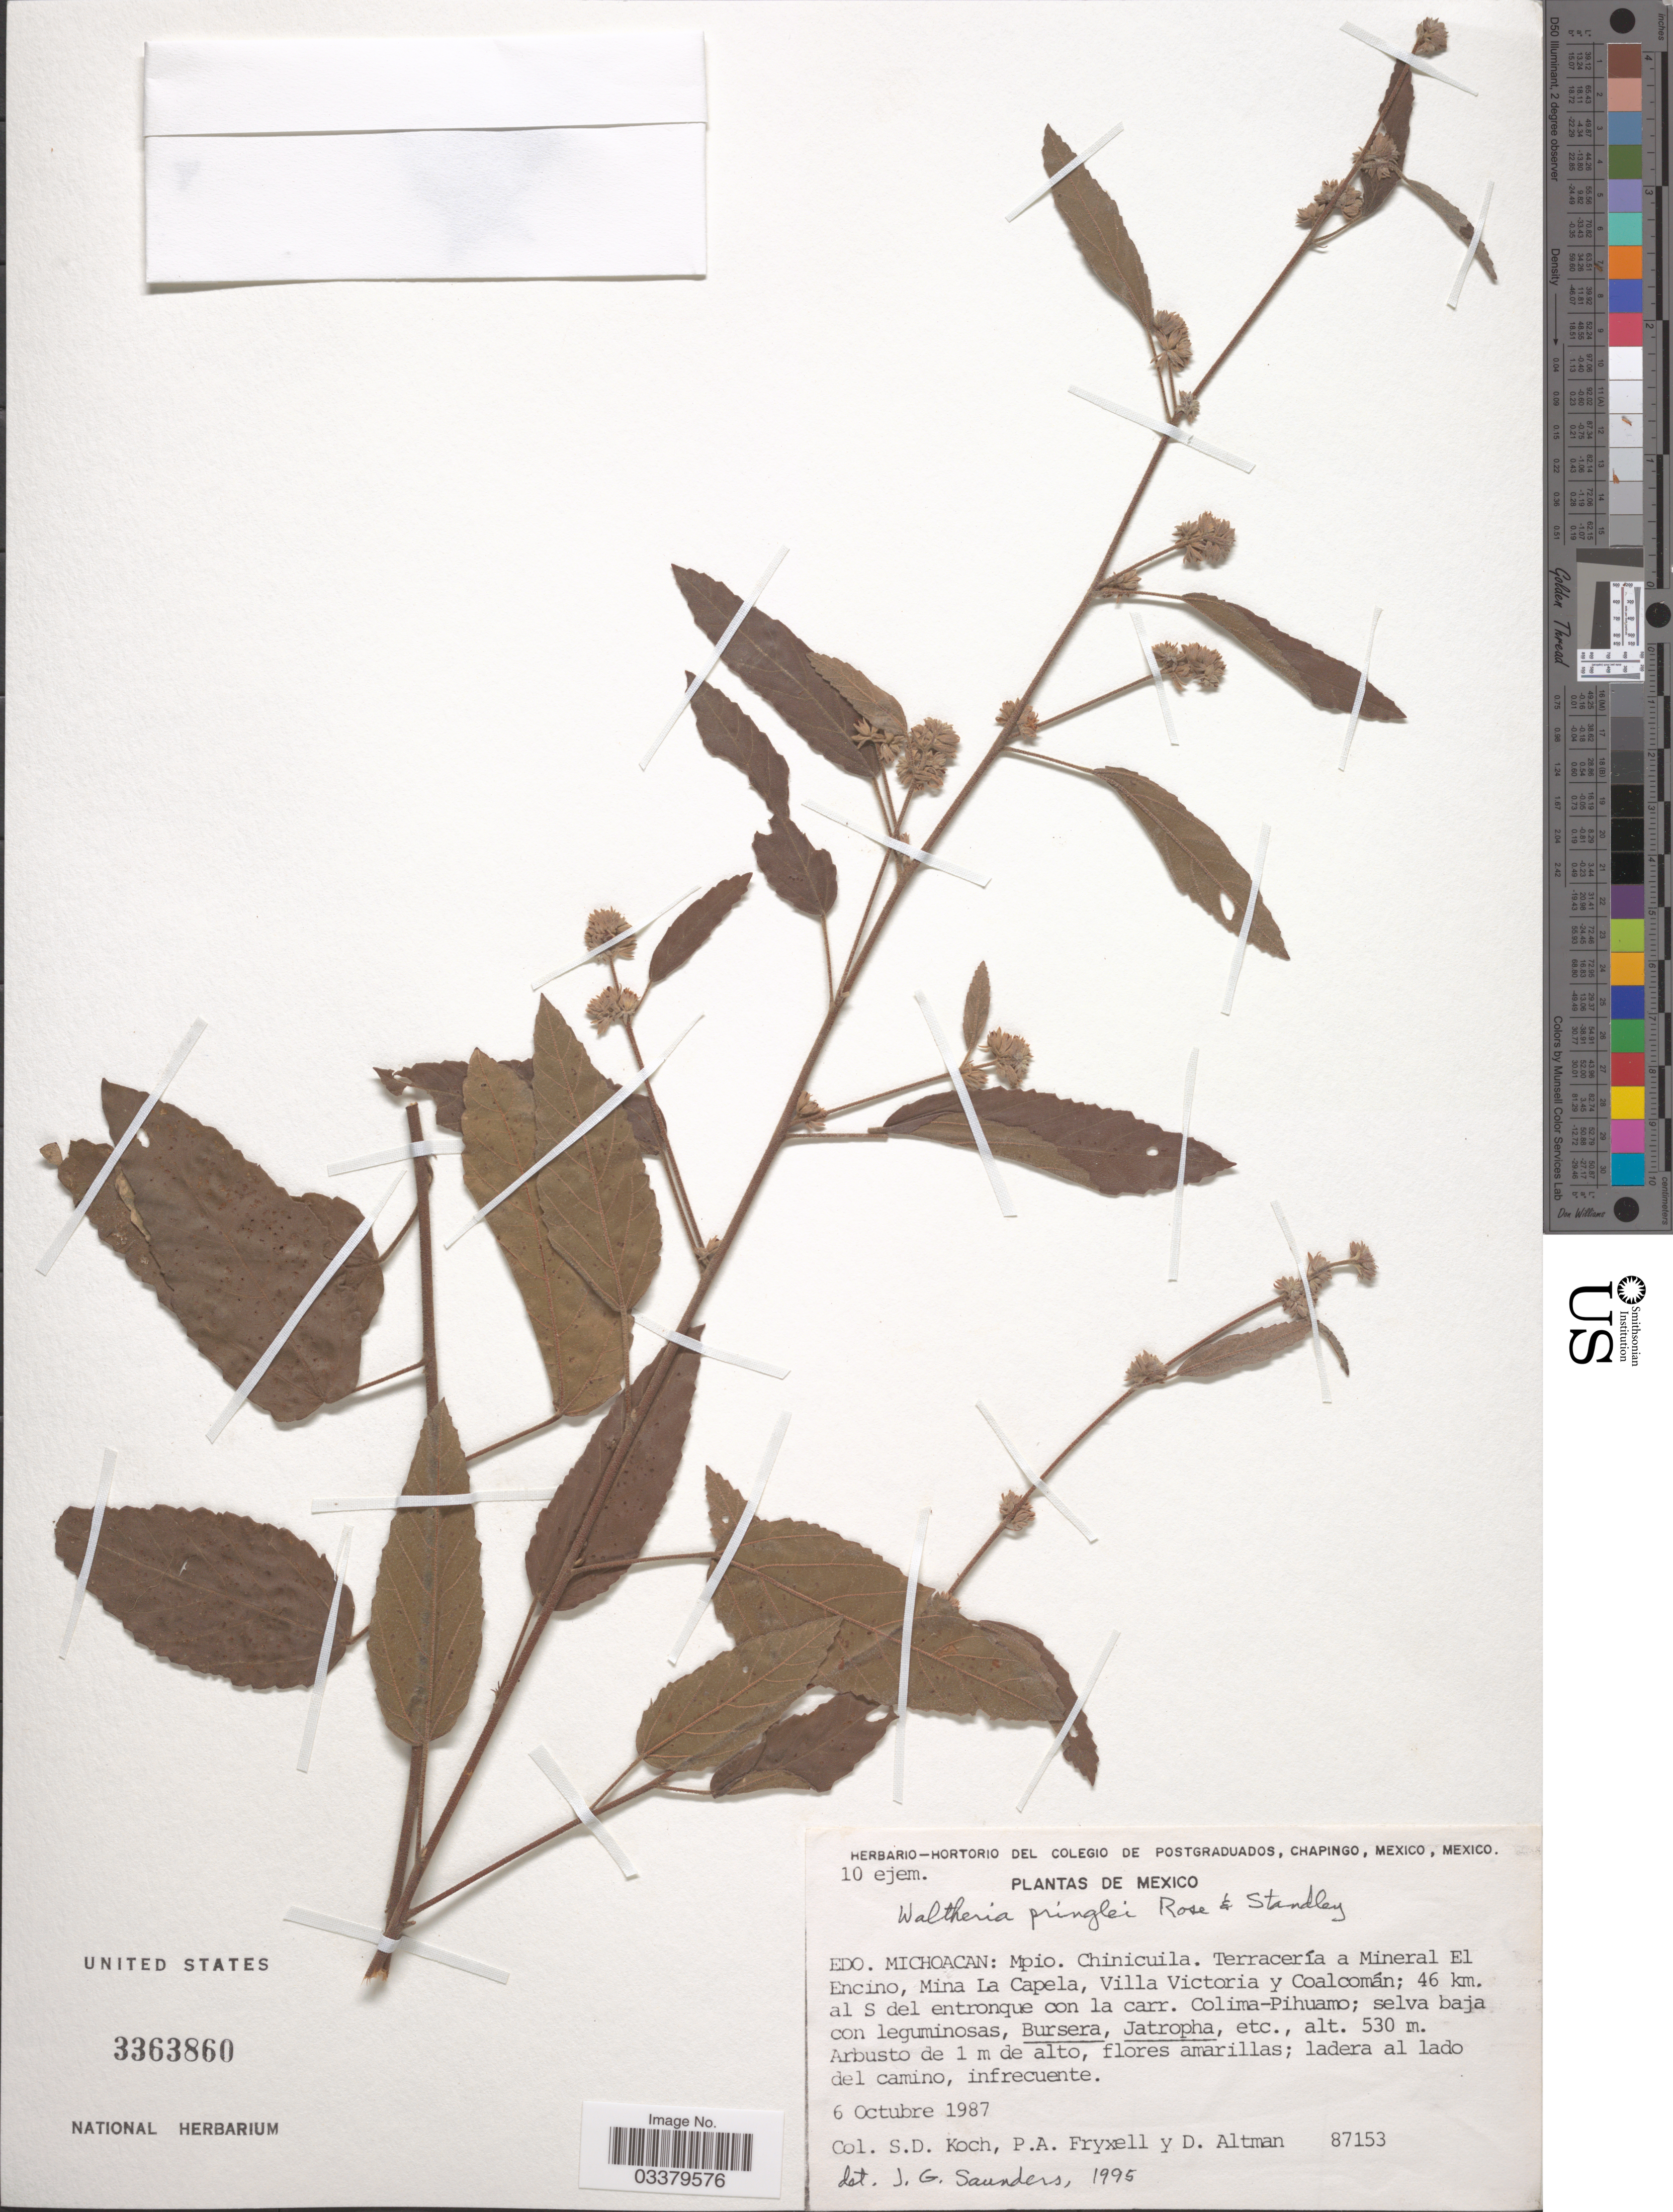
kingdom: Plantae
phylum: Tracheophyta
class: Magnoliopsida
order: Malvales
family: Malvaceae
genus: Waltheria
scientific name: Waltheria pringlei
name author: Rose & Standl.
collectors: S. Koch, P. A. Fryxell & D. Altman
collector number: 87153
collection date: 1987-10-06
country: Mexico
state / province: Michoacán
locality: Mpio. Chinicuila. Terracería a Mineral El Encino, Mina La Capela, Villa Victoria y Coalcomán; 46 km. al S del entronque con la carr. Colima-Pihuamo.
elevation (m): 530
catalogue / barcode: US 3363860